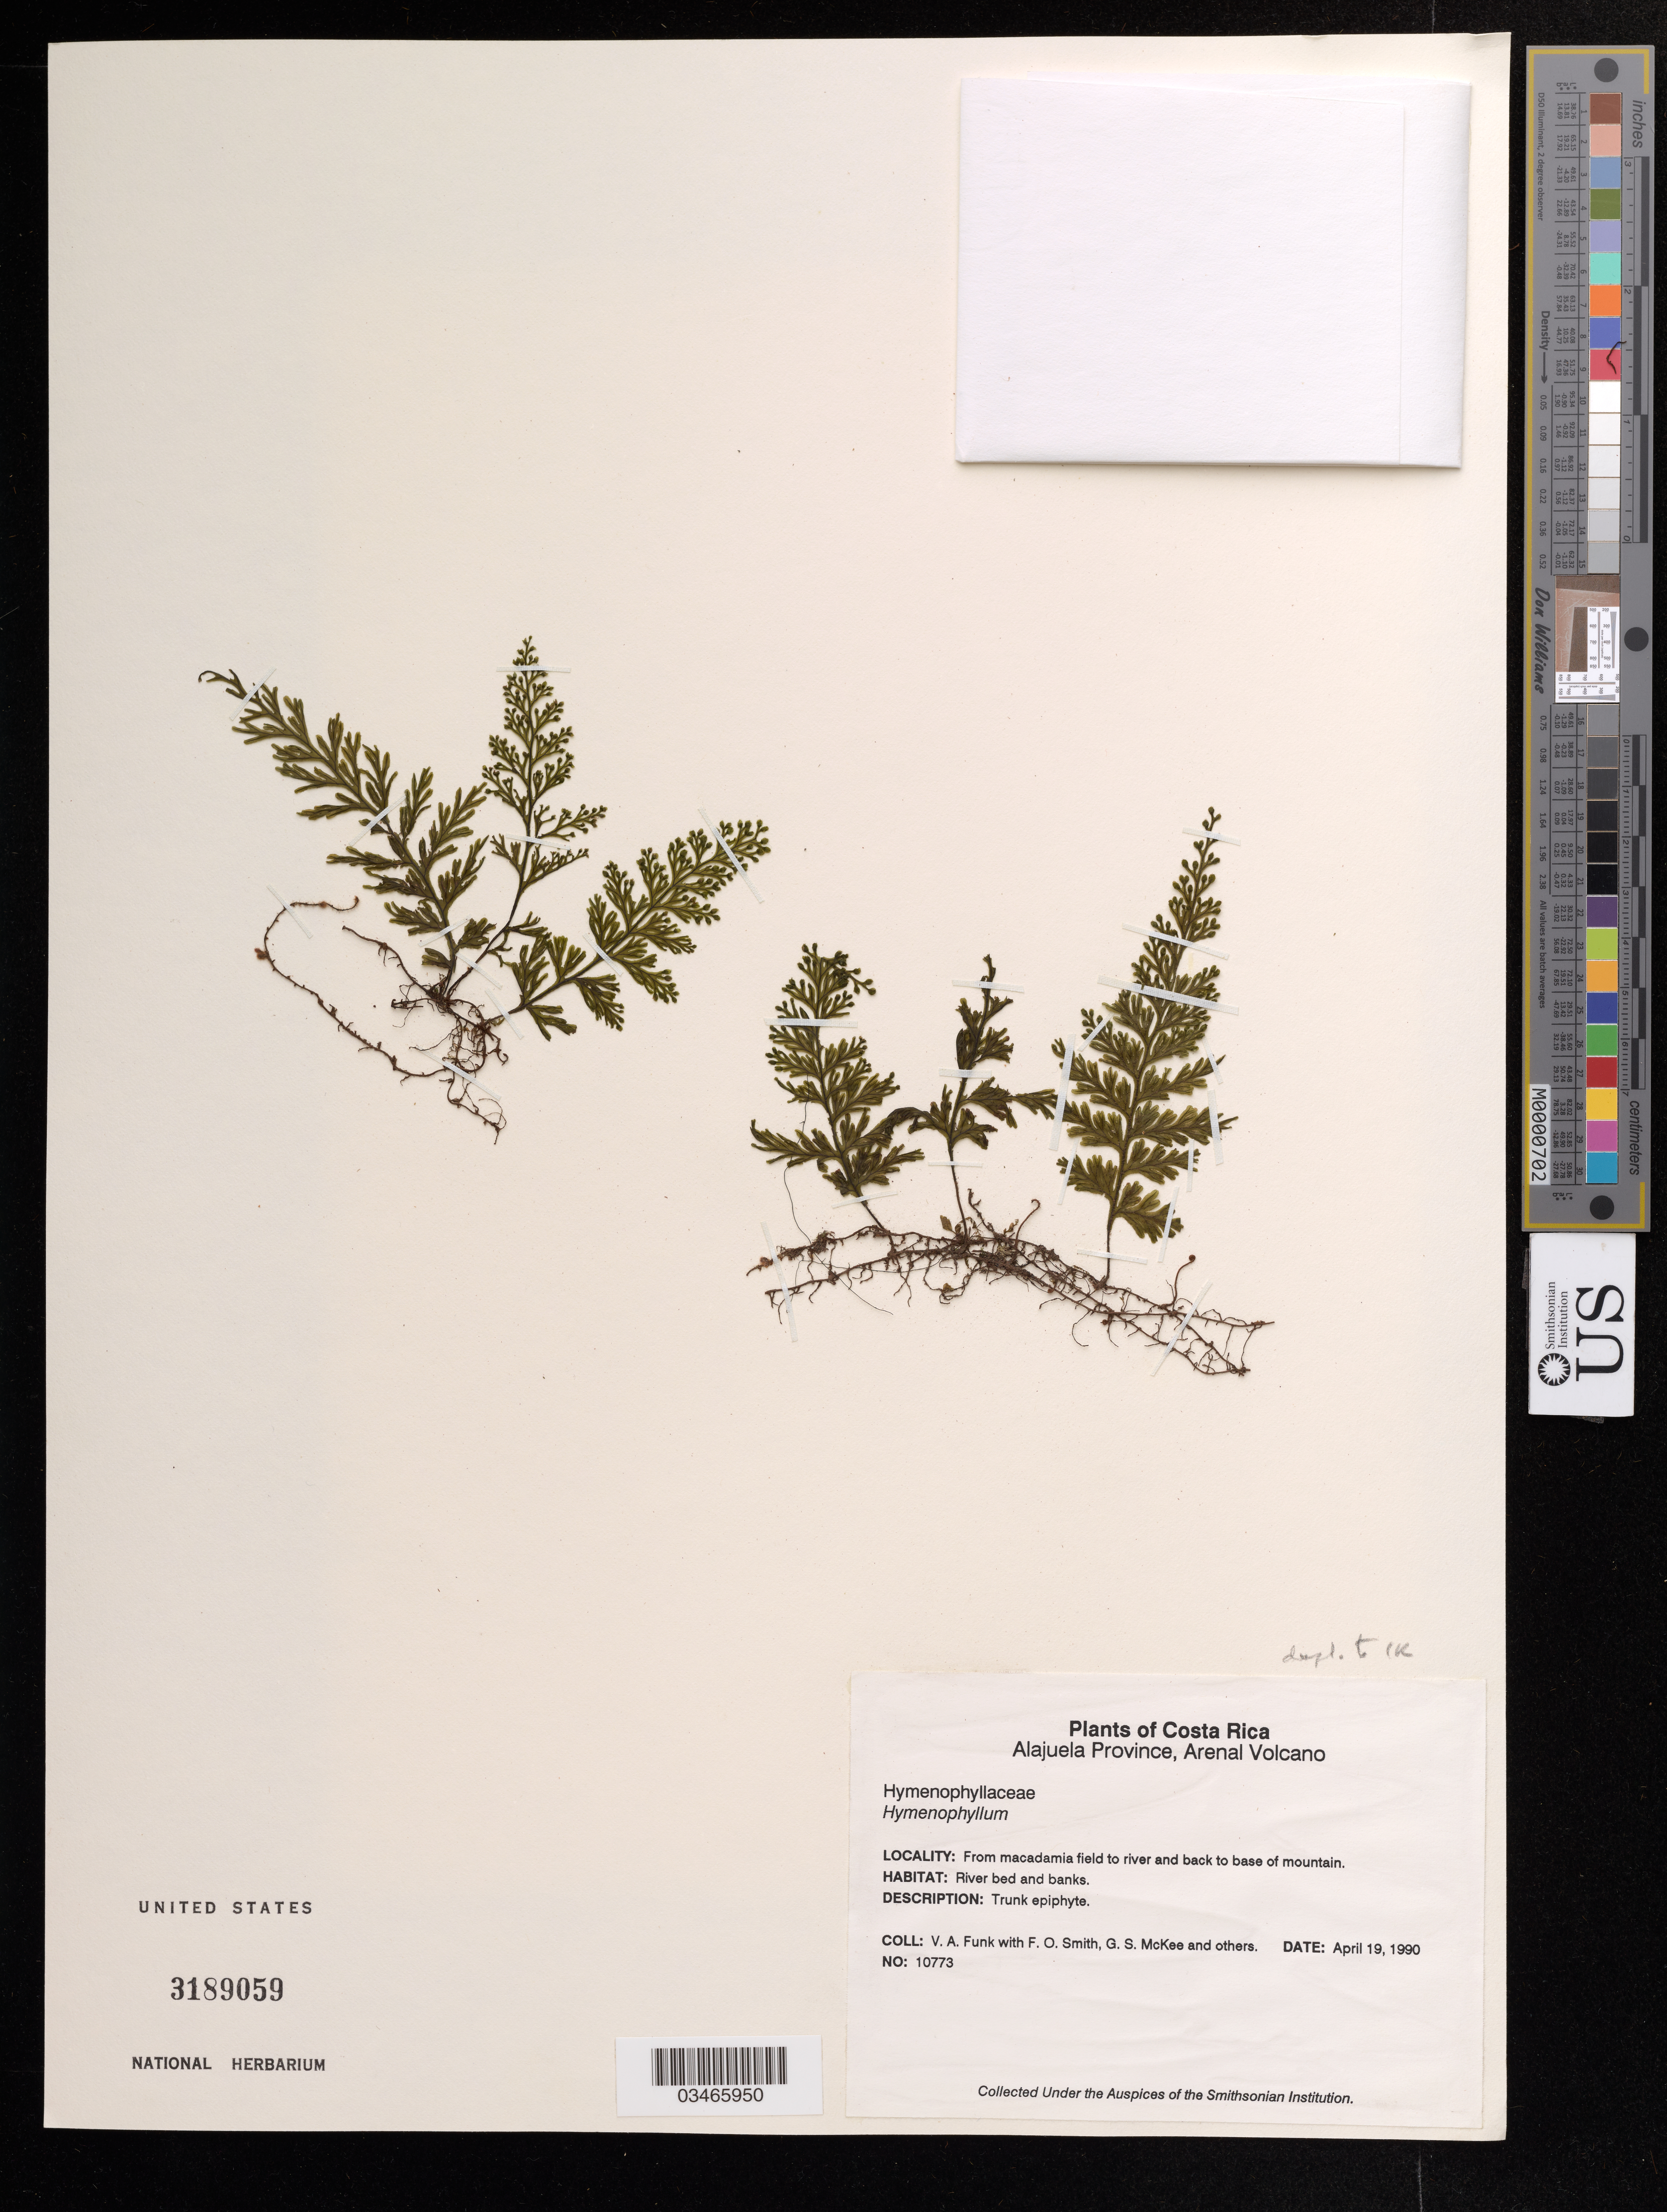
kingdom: Plantae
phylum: Tracheophyta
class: Polypodiopsida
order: Hymenophyllales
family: Hymenophyllaceae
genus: Hymenophyllum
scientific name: Hymenophyllum sp.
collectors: V. Funk & F. Smith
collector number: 10773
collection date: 1990-04-19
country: Costa Rica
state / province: Alajuela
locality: Arenal Volcano. From macademia field to river and back to base of mountain.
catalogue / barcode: US 3189059